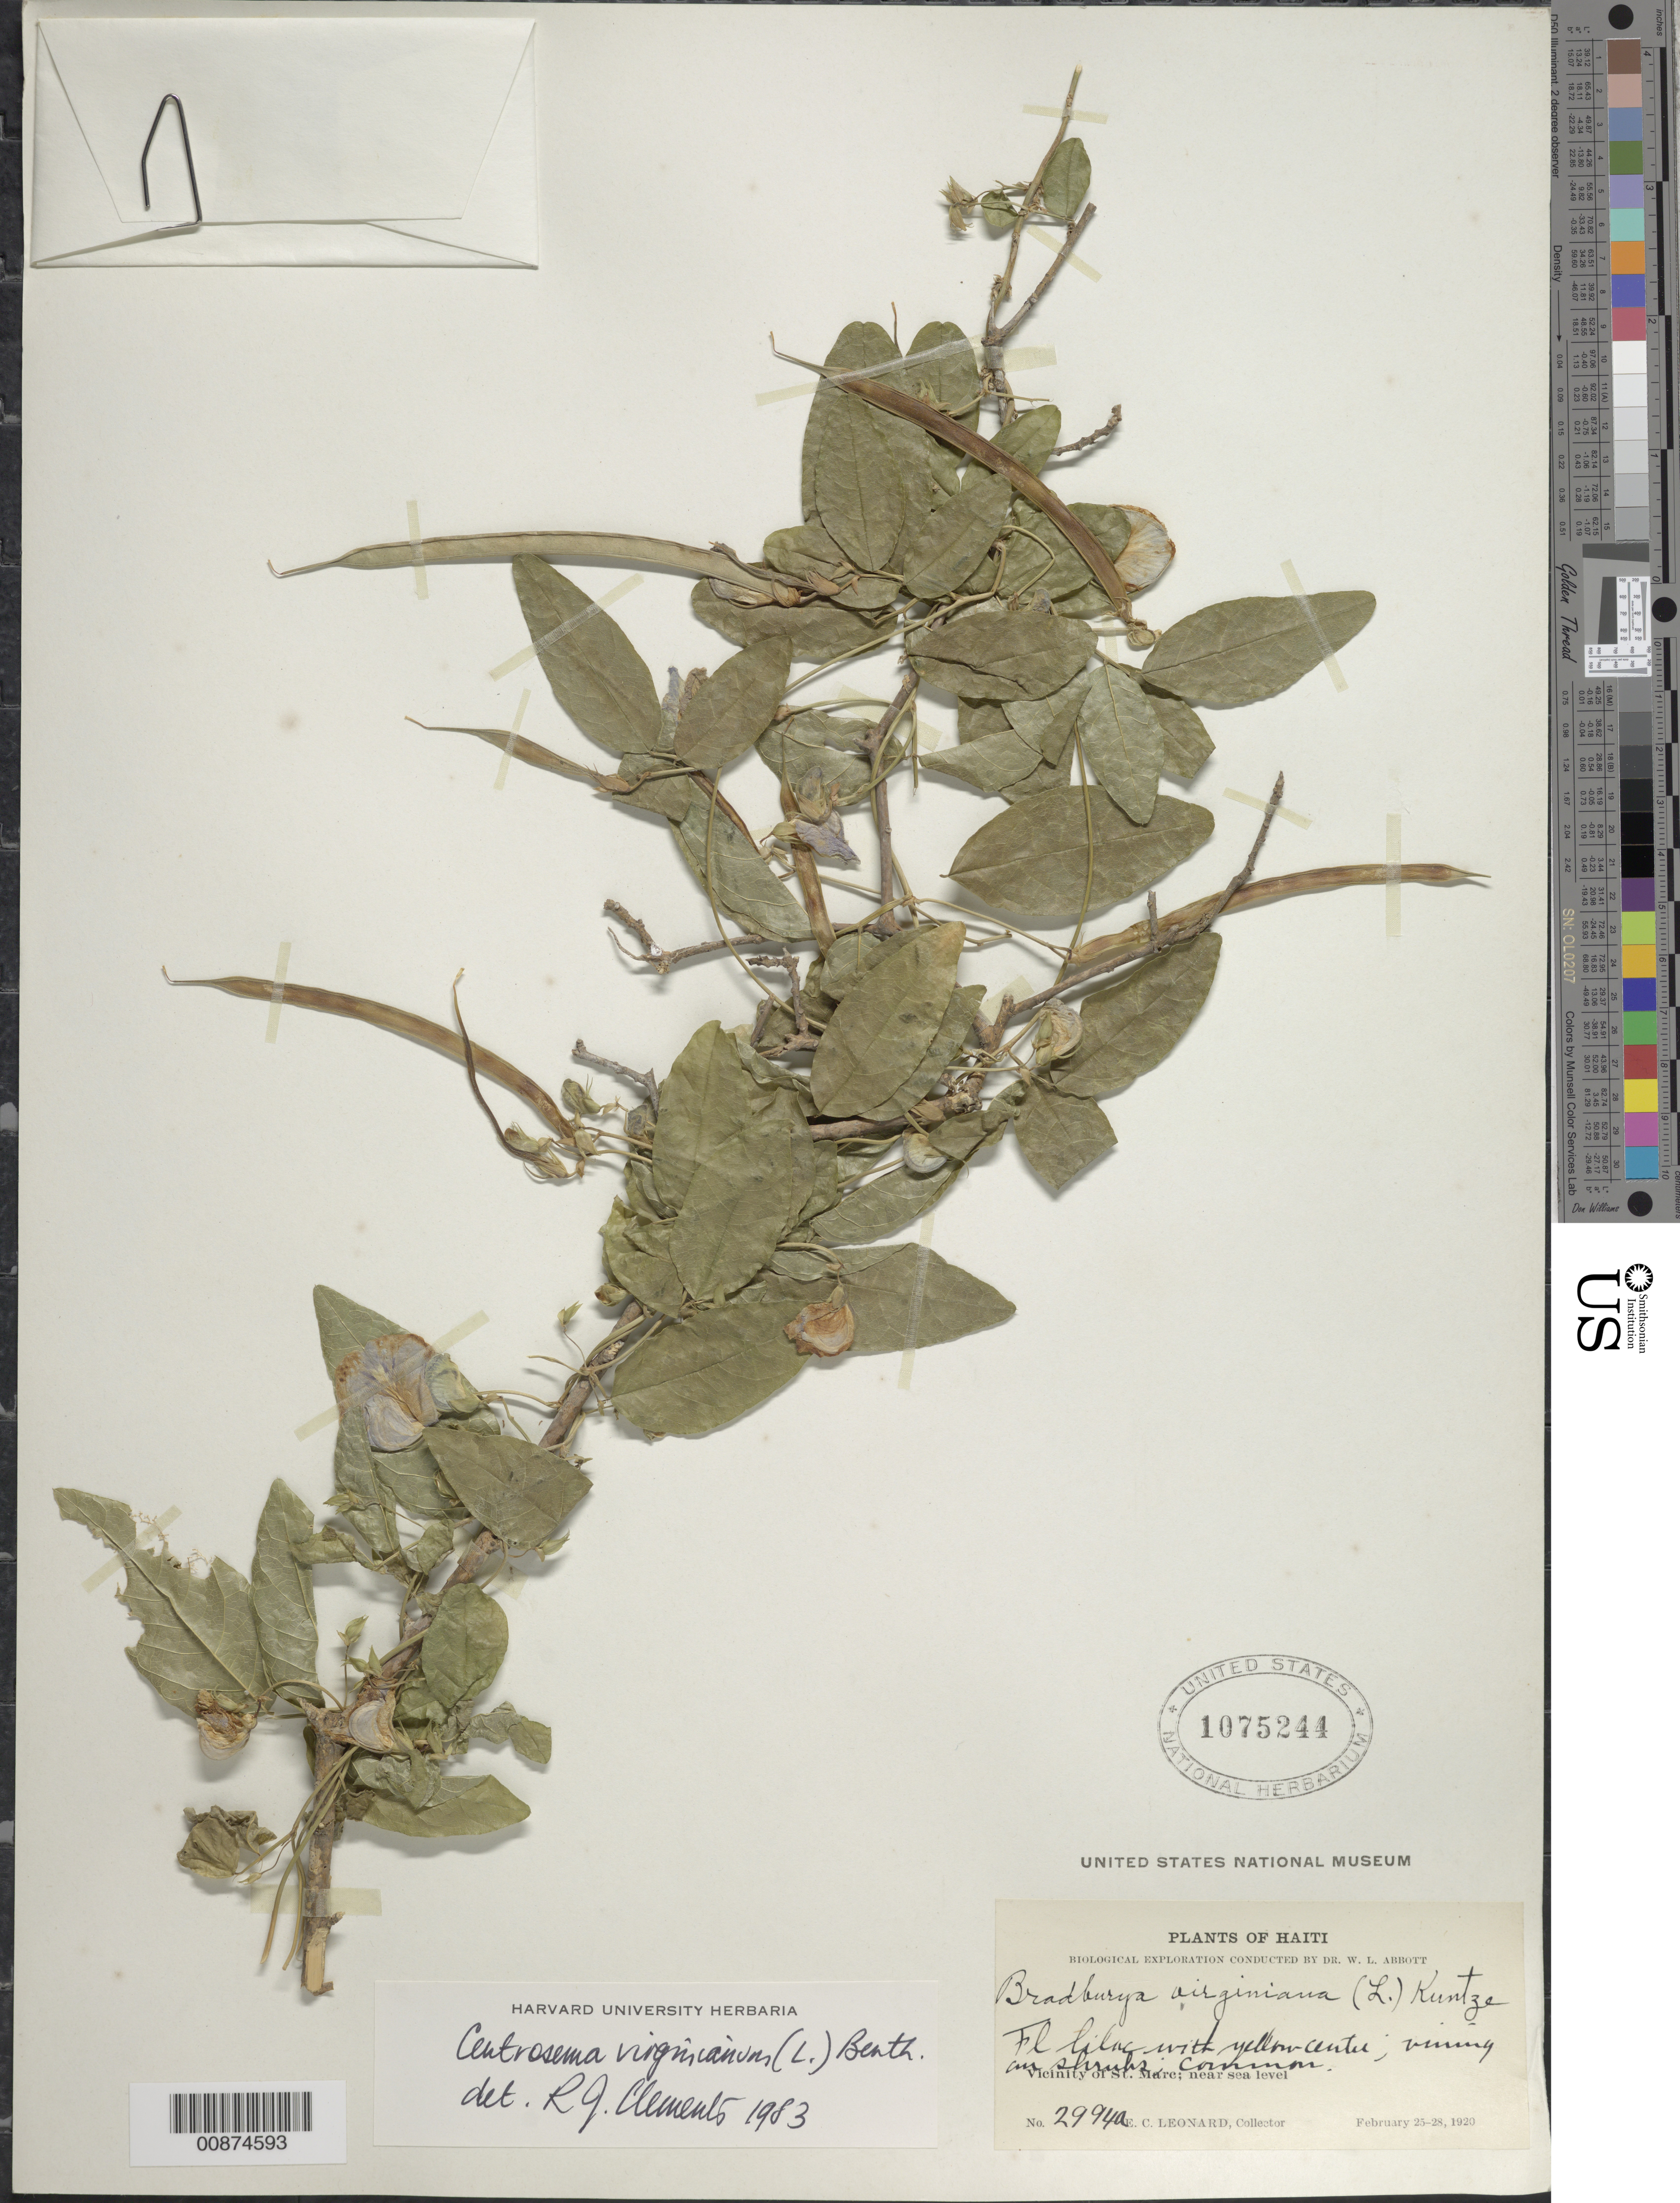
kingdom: Plantae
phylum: Tracheophyta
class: Magnoliopsida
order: Fabales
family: Fabaceae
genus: Centrosema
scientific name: Centrosema virginianum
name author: (L.) Benth.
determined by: Clements, R. J.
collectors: E. C. Leonard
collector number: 2994a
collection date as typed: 25 Feb 1920 to 28 Feb 1920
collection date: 1920-02-25/1920-02-28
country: Haiti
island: Hispaniola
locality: Vicinity of St. Marc.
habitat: Vining on shrubs.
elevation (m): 0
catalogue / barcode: US 1075244